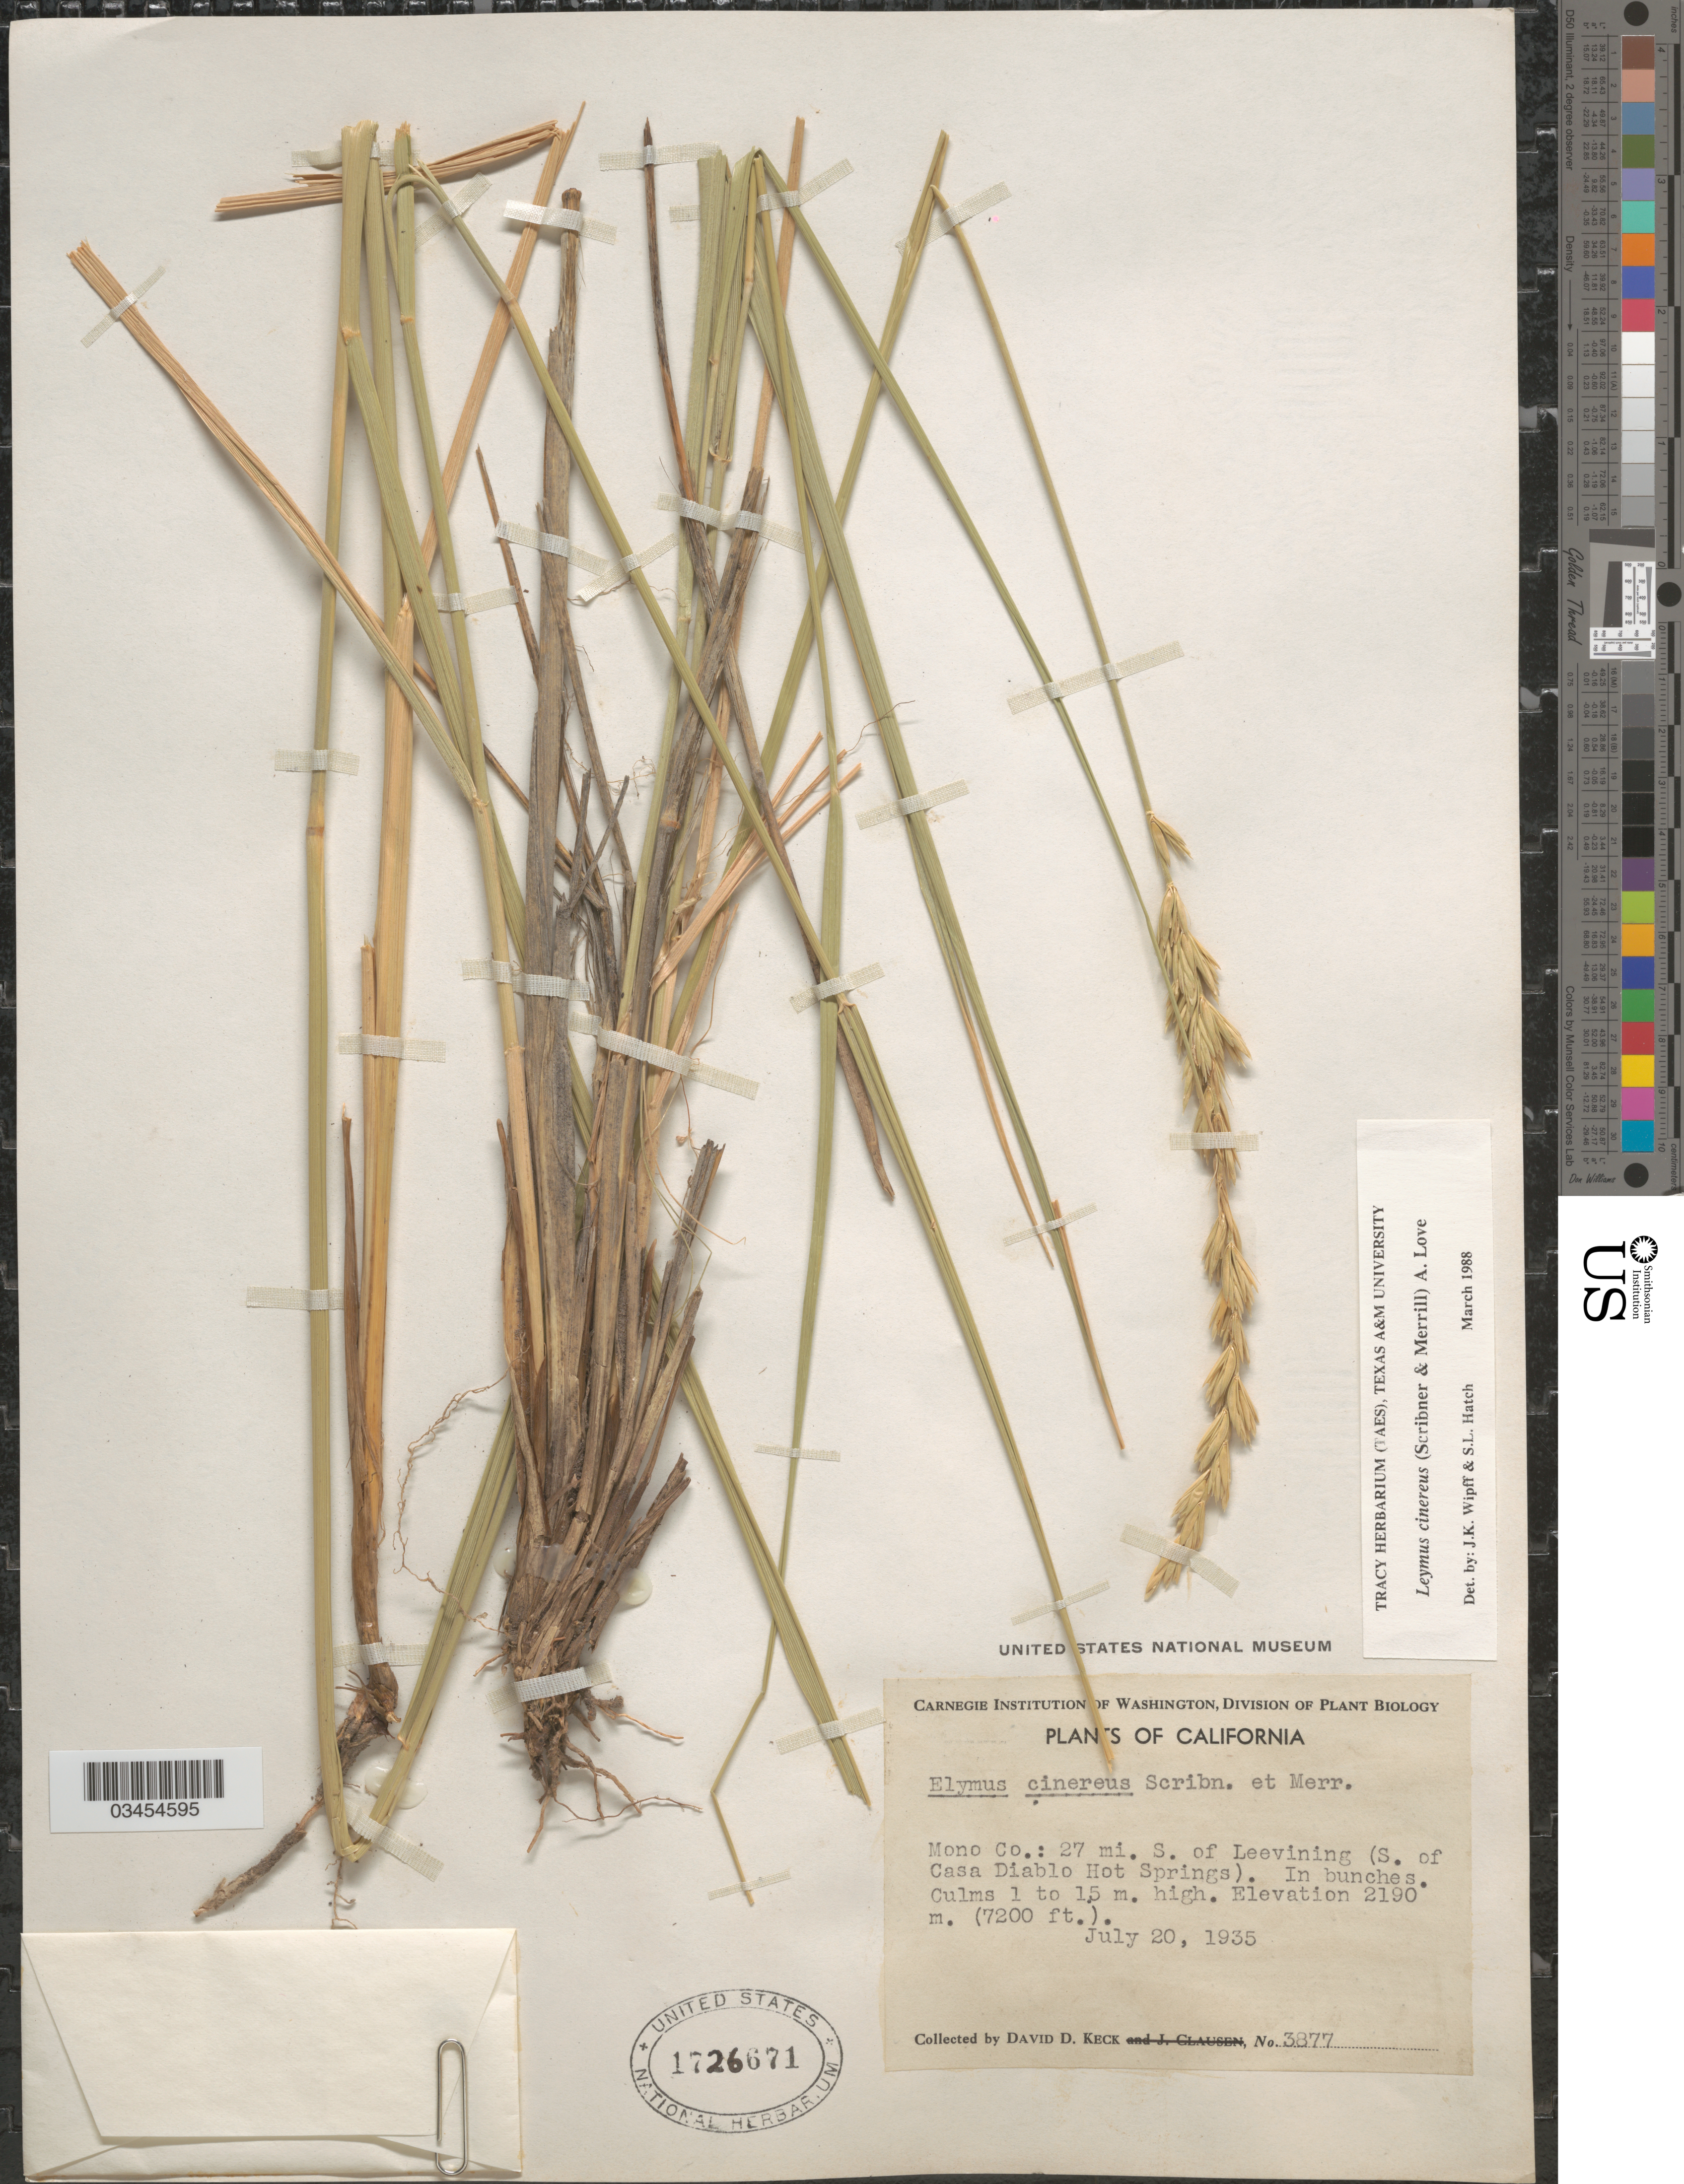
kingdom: Plantae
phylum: Tracheophyta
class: Liliopsida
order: Poales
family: Poaceae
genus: Leymus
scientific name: Leymus cinereus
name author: (Scribn. & Merr.) Á. Löve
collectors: D. D. Keck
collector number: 3877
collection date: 1935-07-20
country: United States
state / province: California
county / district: Mono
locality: Mono Co.: 27 mi. S. of Leevining (S. of Casa Diablo Hot Springs). In bunches.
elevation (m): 2195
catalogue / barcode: US 1726671